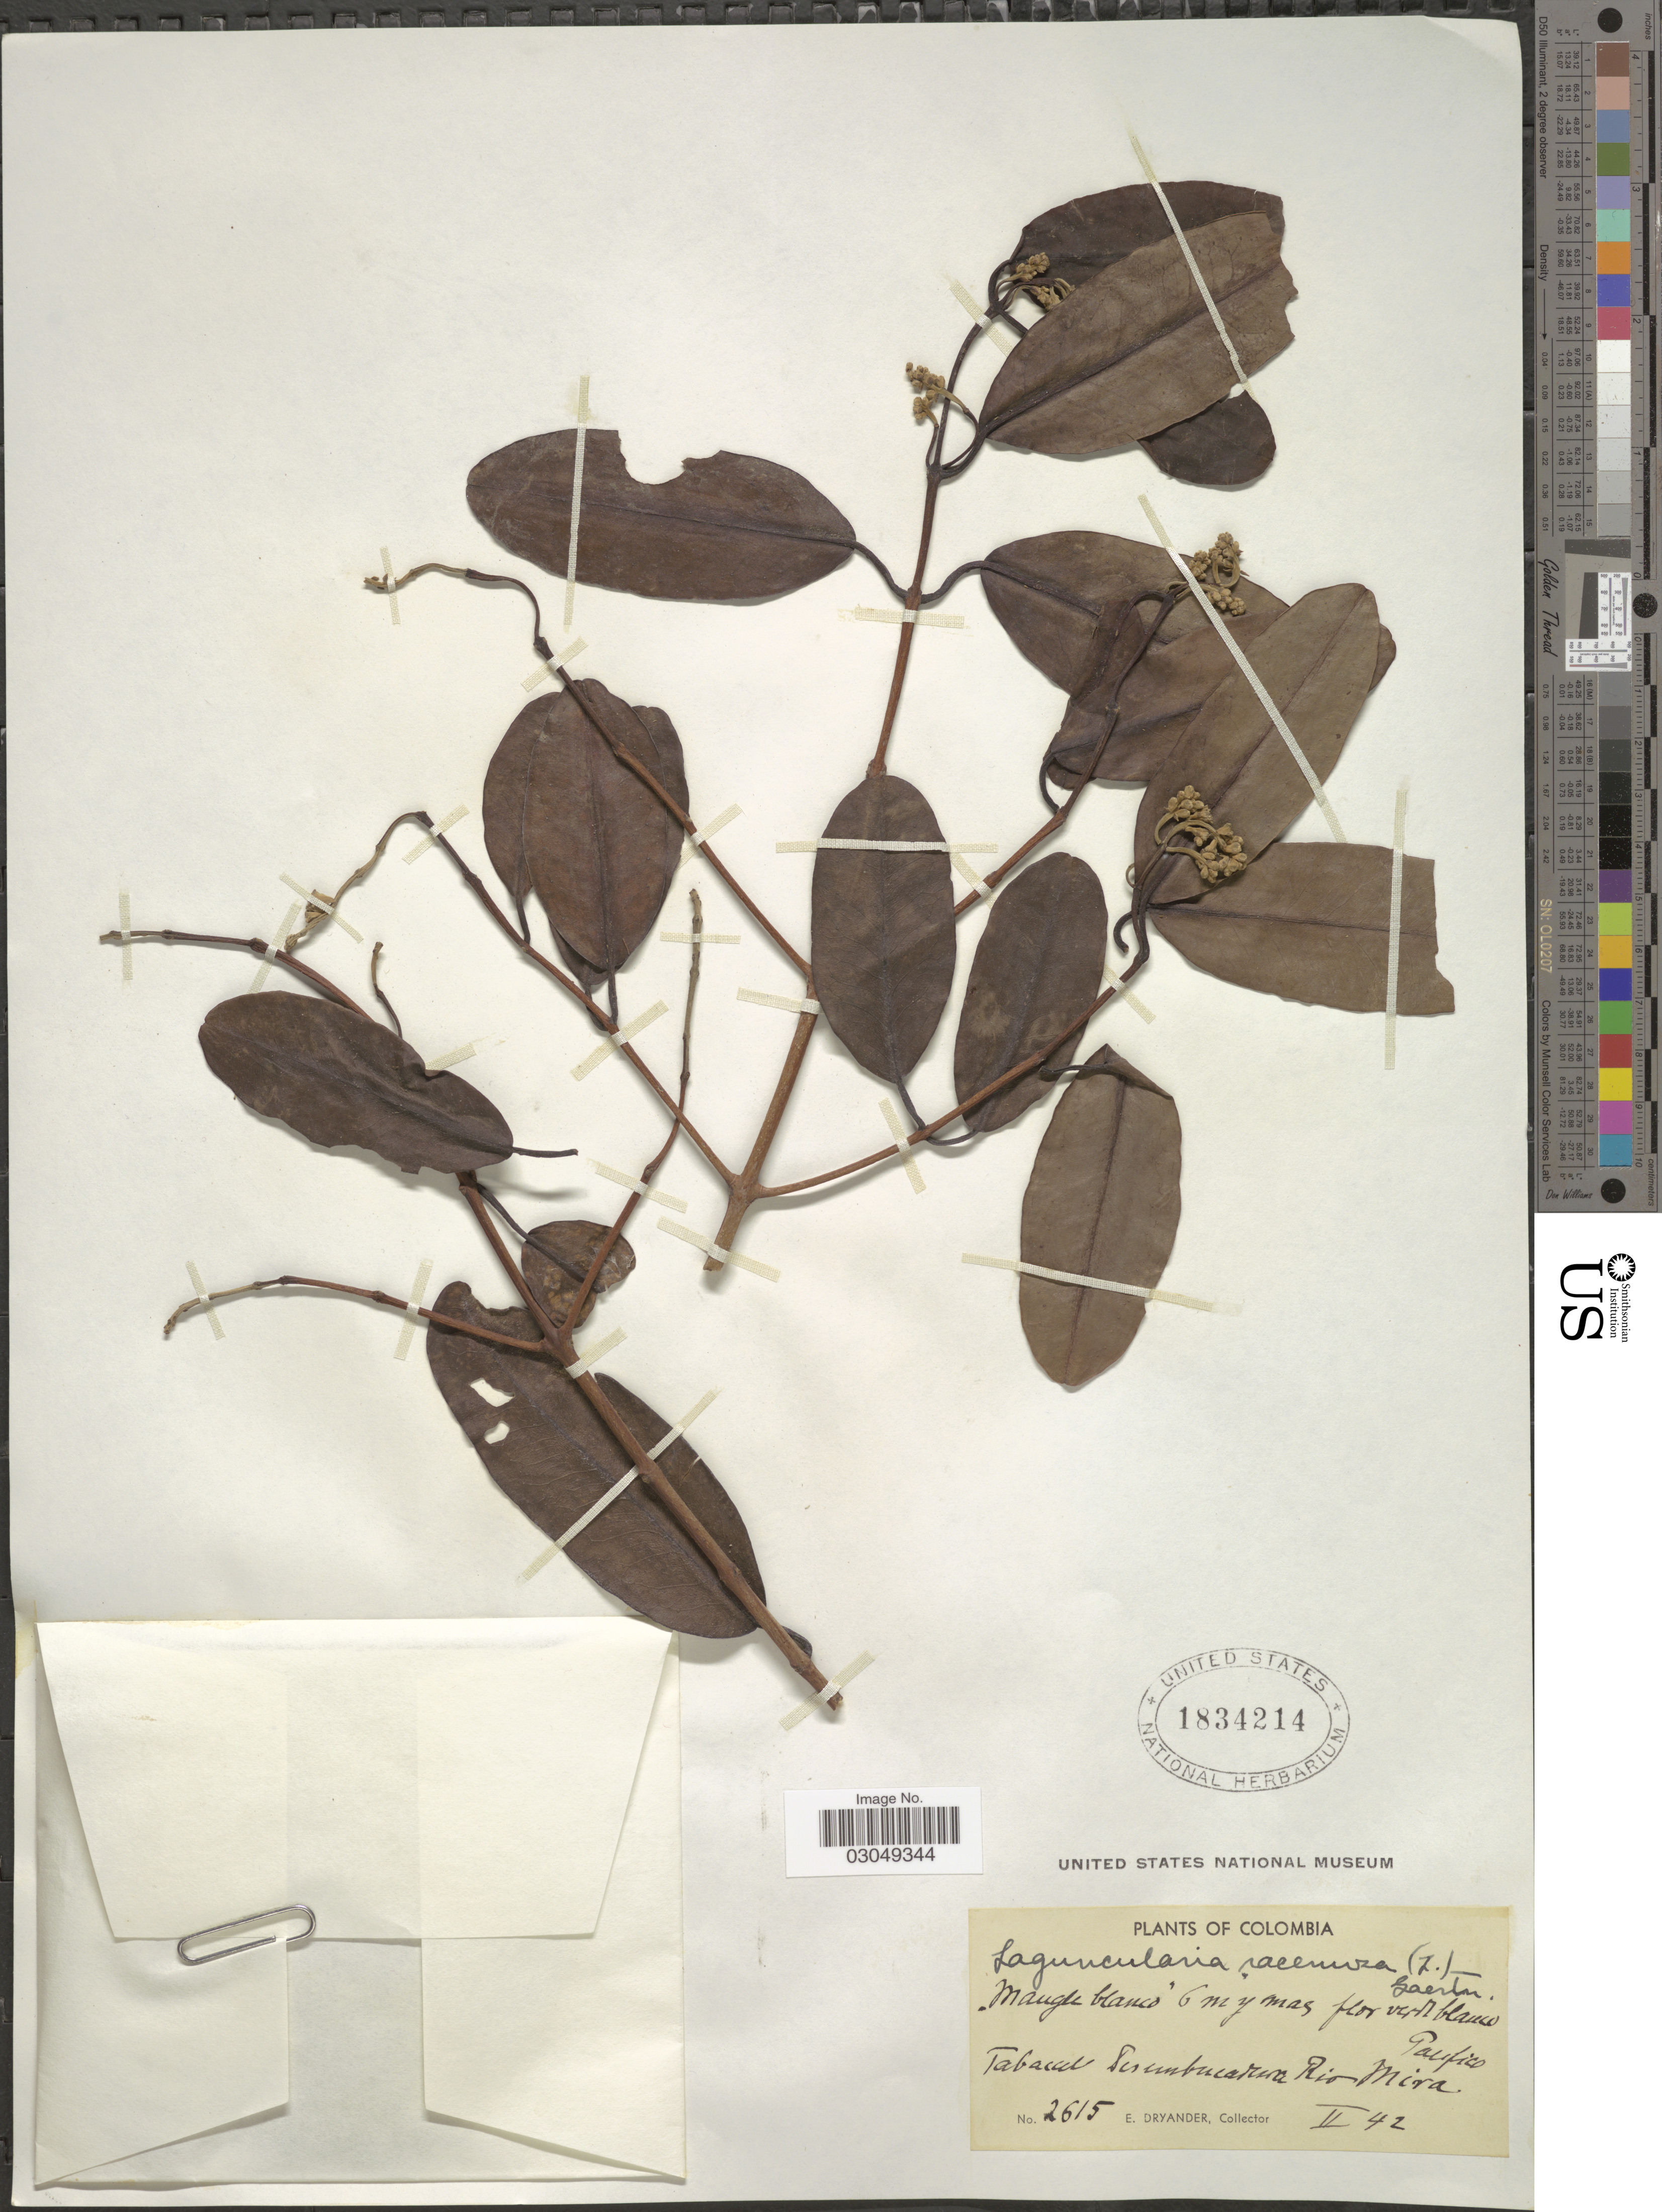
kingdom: Plantae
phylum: Tracheophyta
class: Magnoliopsida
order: Myrtales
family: Combretaceae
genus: Laguncularia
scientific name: Laguncularia racemosa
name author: (L.) C.F. Gaertn.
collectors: E. Dryander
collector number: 2615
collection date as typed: Transcribed d/m/y: /2/42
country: Colombia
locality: Tabacul Desembucadura [interpreted] Rio Mira.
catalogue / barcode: US 1834214